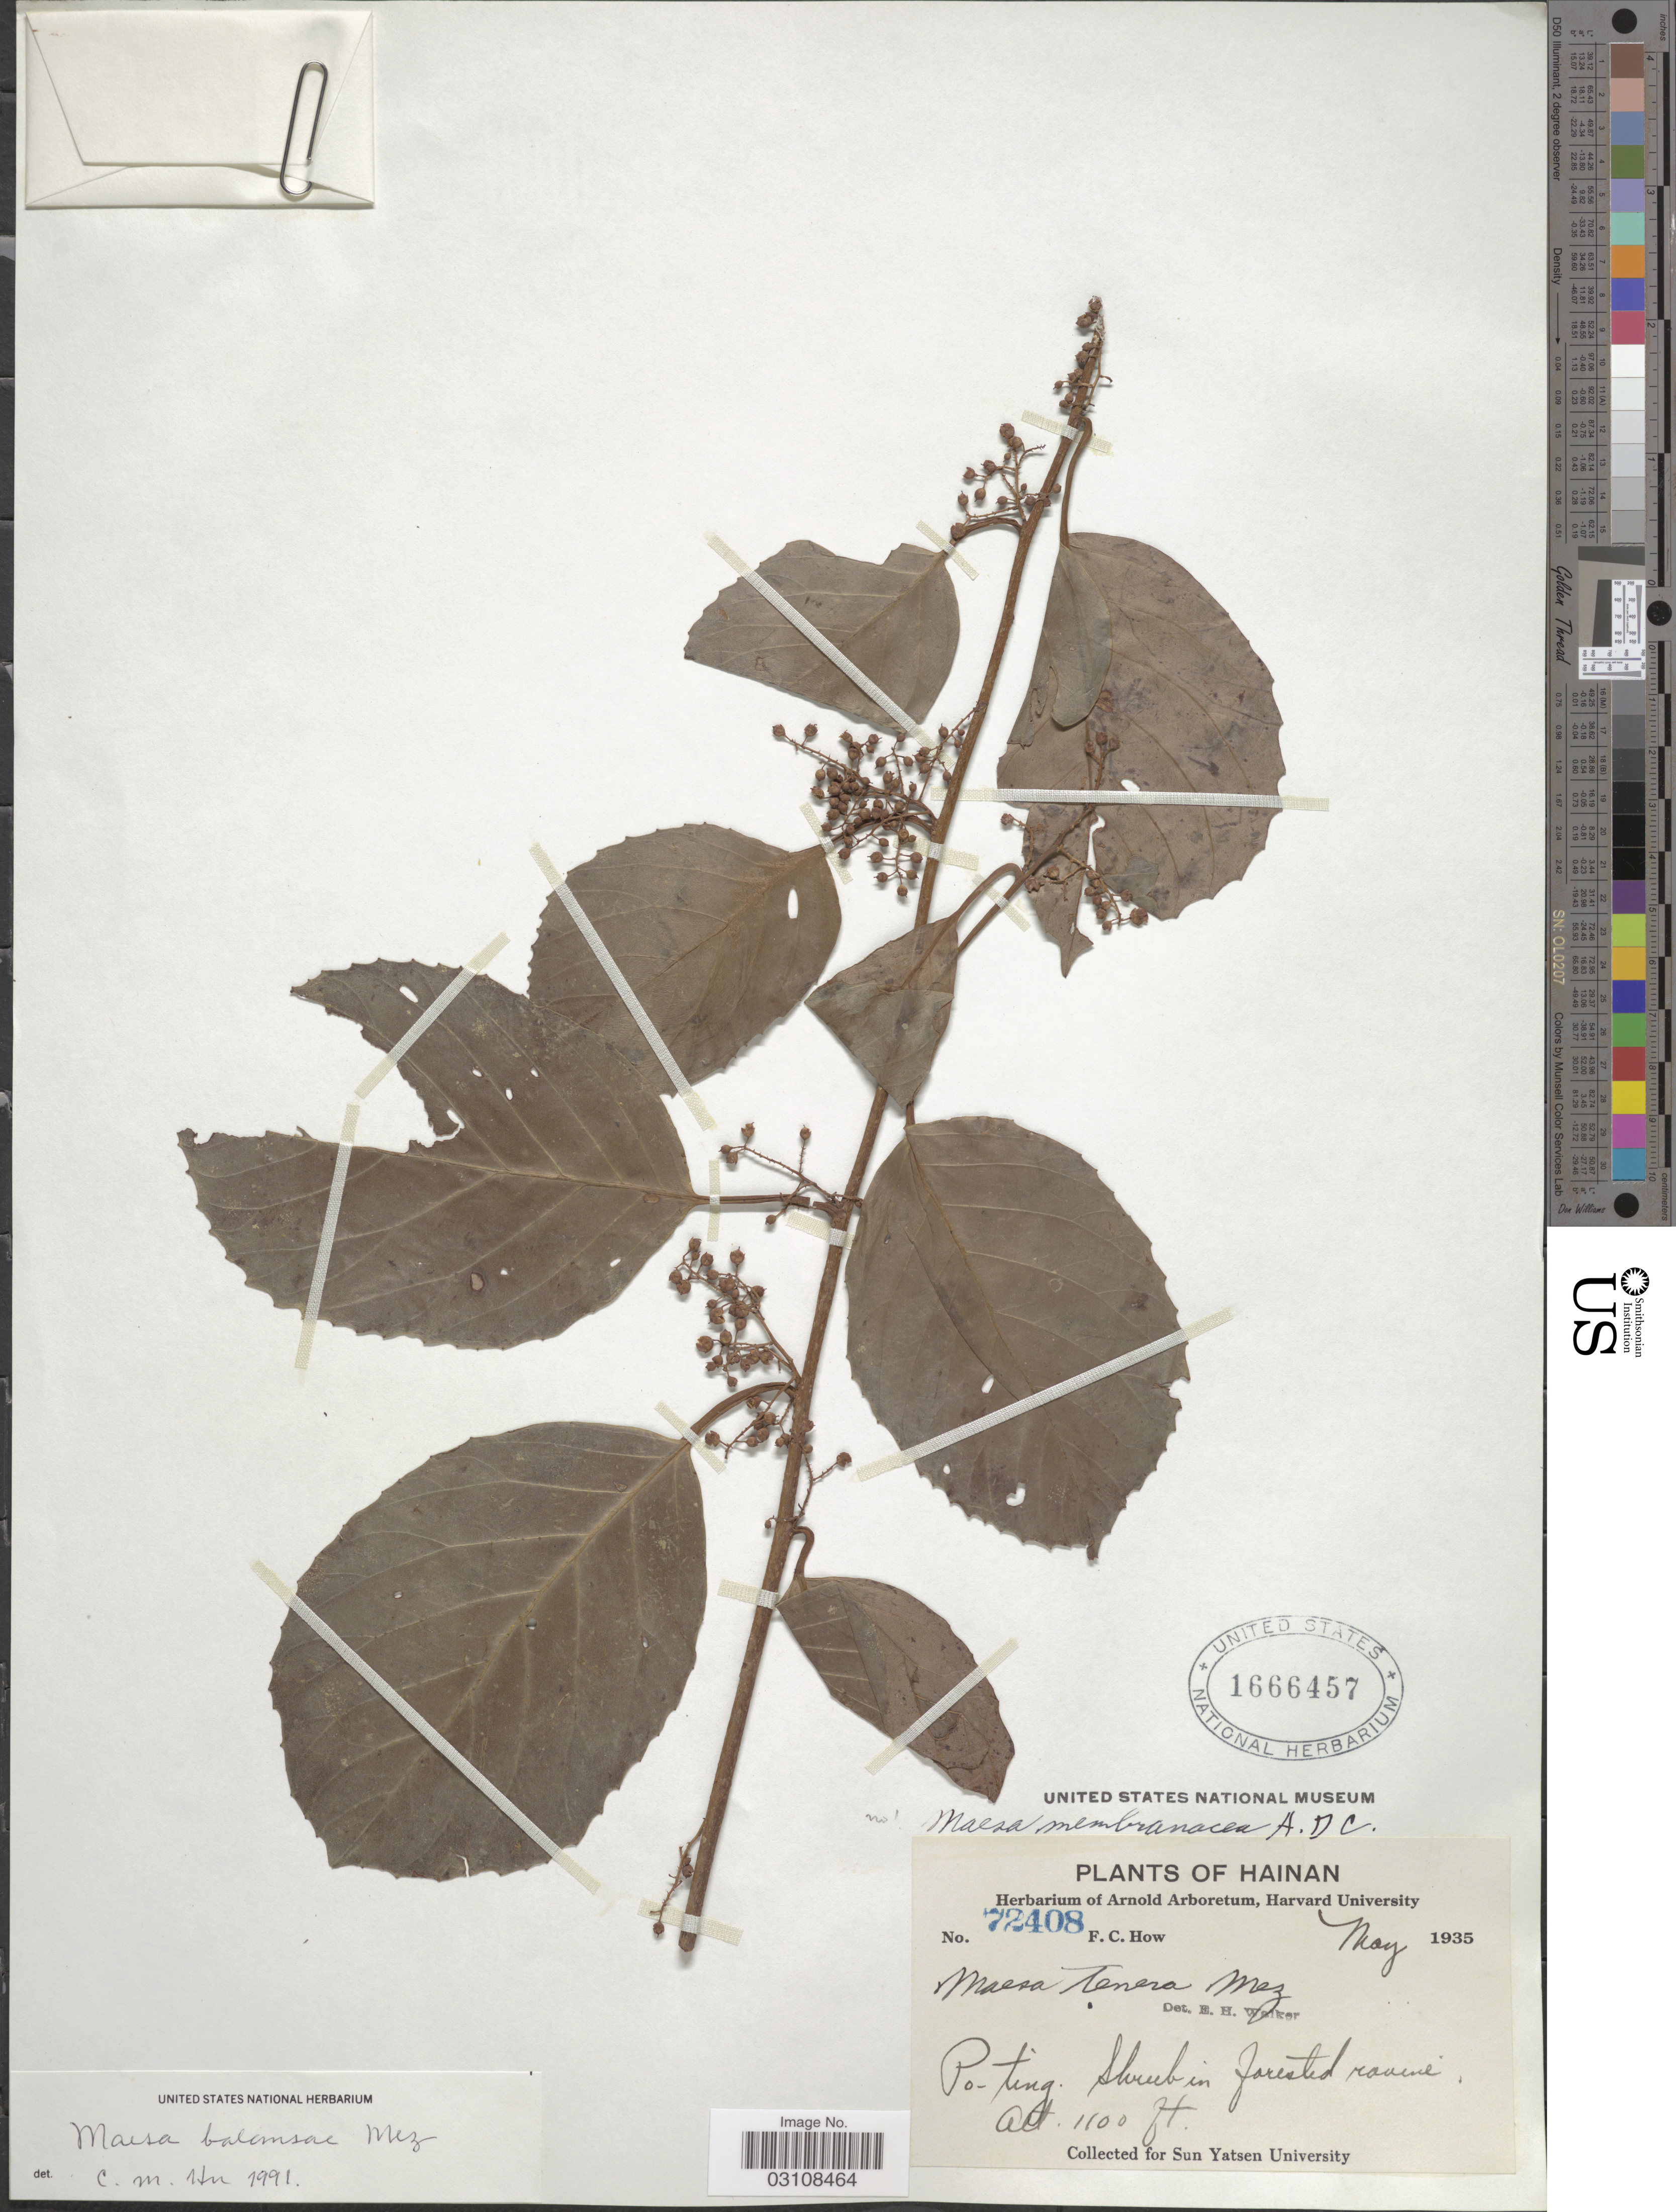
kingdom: Plantae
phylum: Tracheophyta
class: Magnoliopsida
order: Ericales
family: Primulaceae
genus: Maesa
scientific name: Maesa balansae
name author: Mez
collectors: F. C. How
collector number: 72408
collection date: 1935-05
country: China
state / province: Hainan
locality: Po-ting.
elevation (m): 335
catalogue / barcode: US 1666457